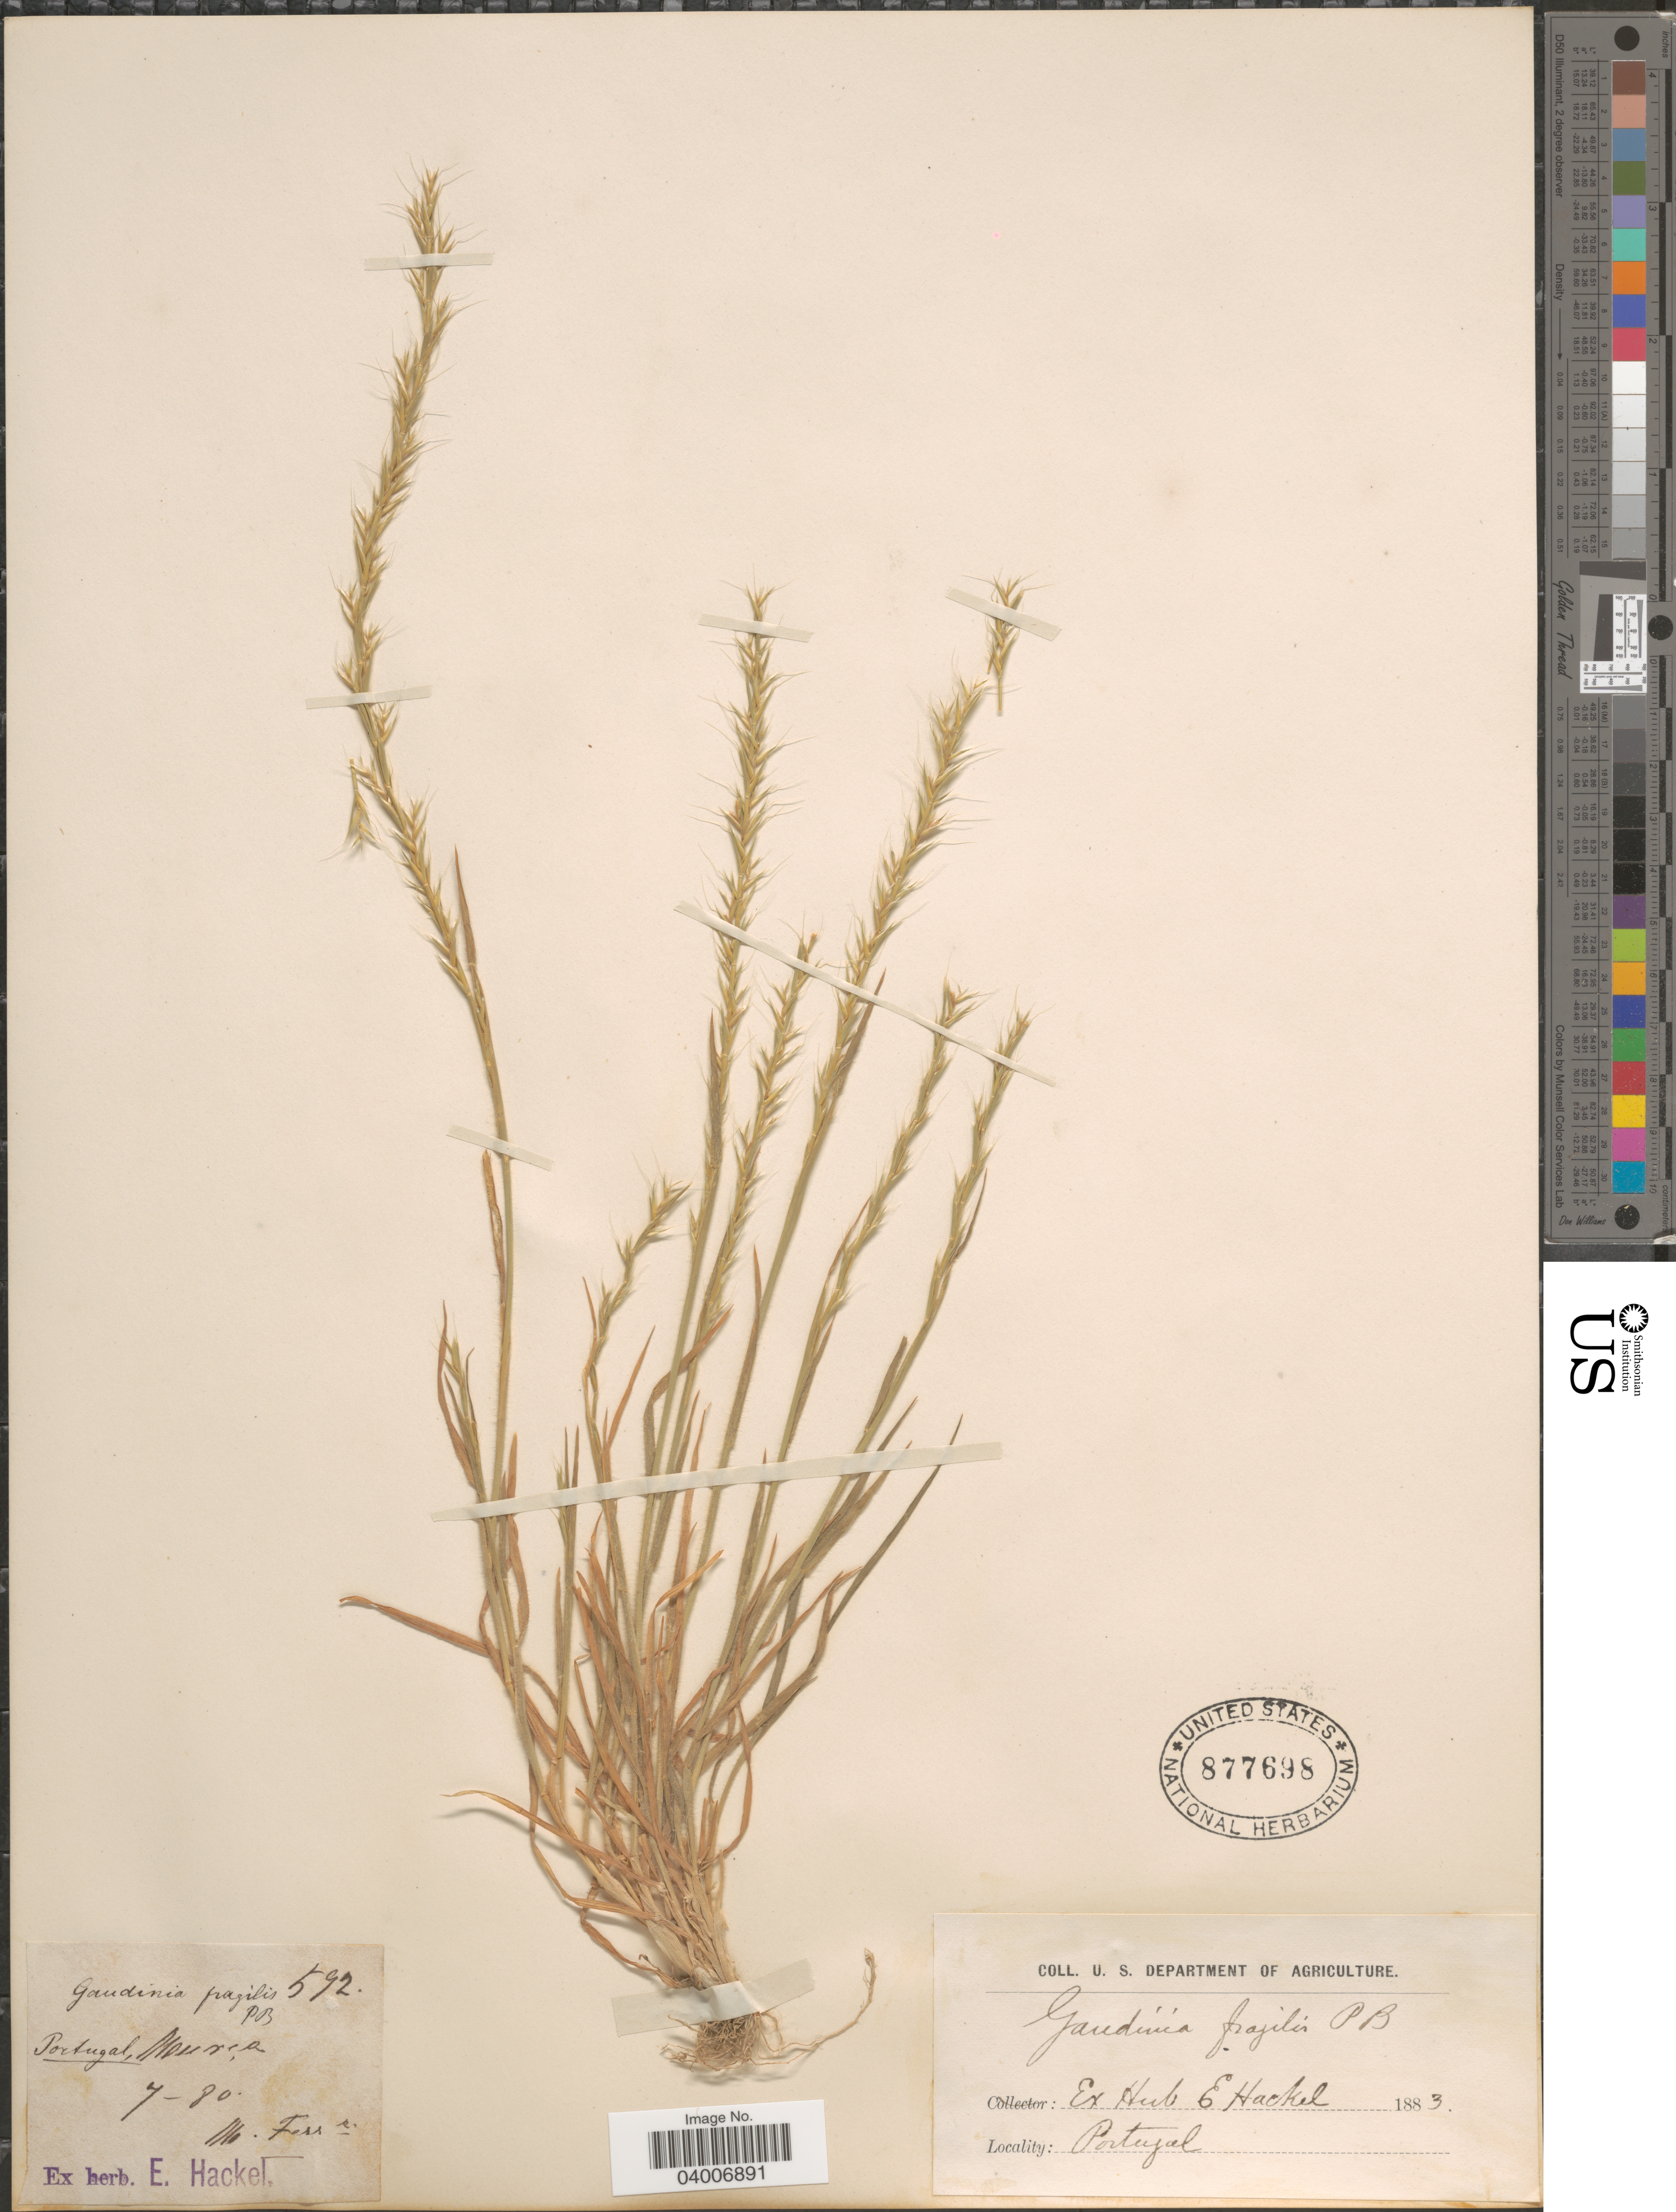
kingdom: Plantae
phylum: Tracheophyta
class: Liliopsida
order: Poales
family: Poaceae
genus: Gaudinia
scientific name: Gaudinia fragilis var. fragilis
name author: (L.) P. Beauv.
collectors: M. Ferreira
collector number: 592?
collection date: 1880-07/1883-07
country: Portugal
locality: Meuria [interpreted].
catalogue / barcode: US 877695